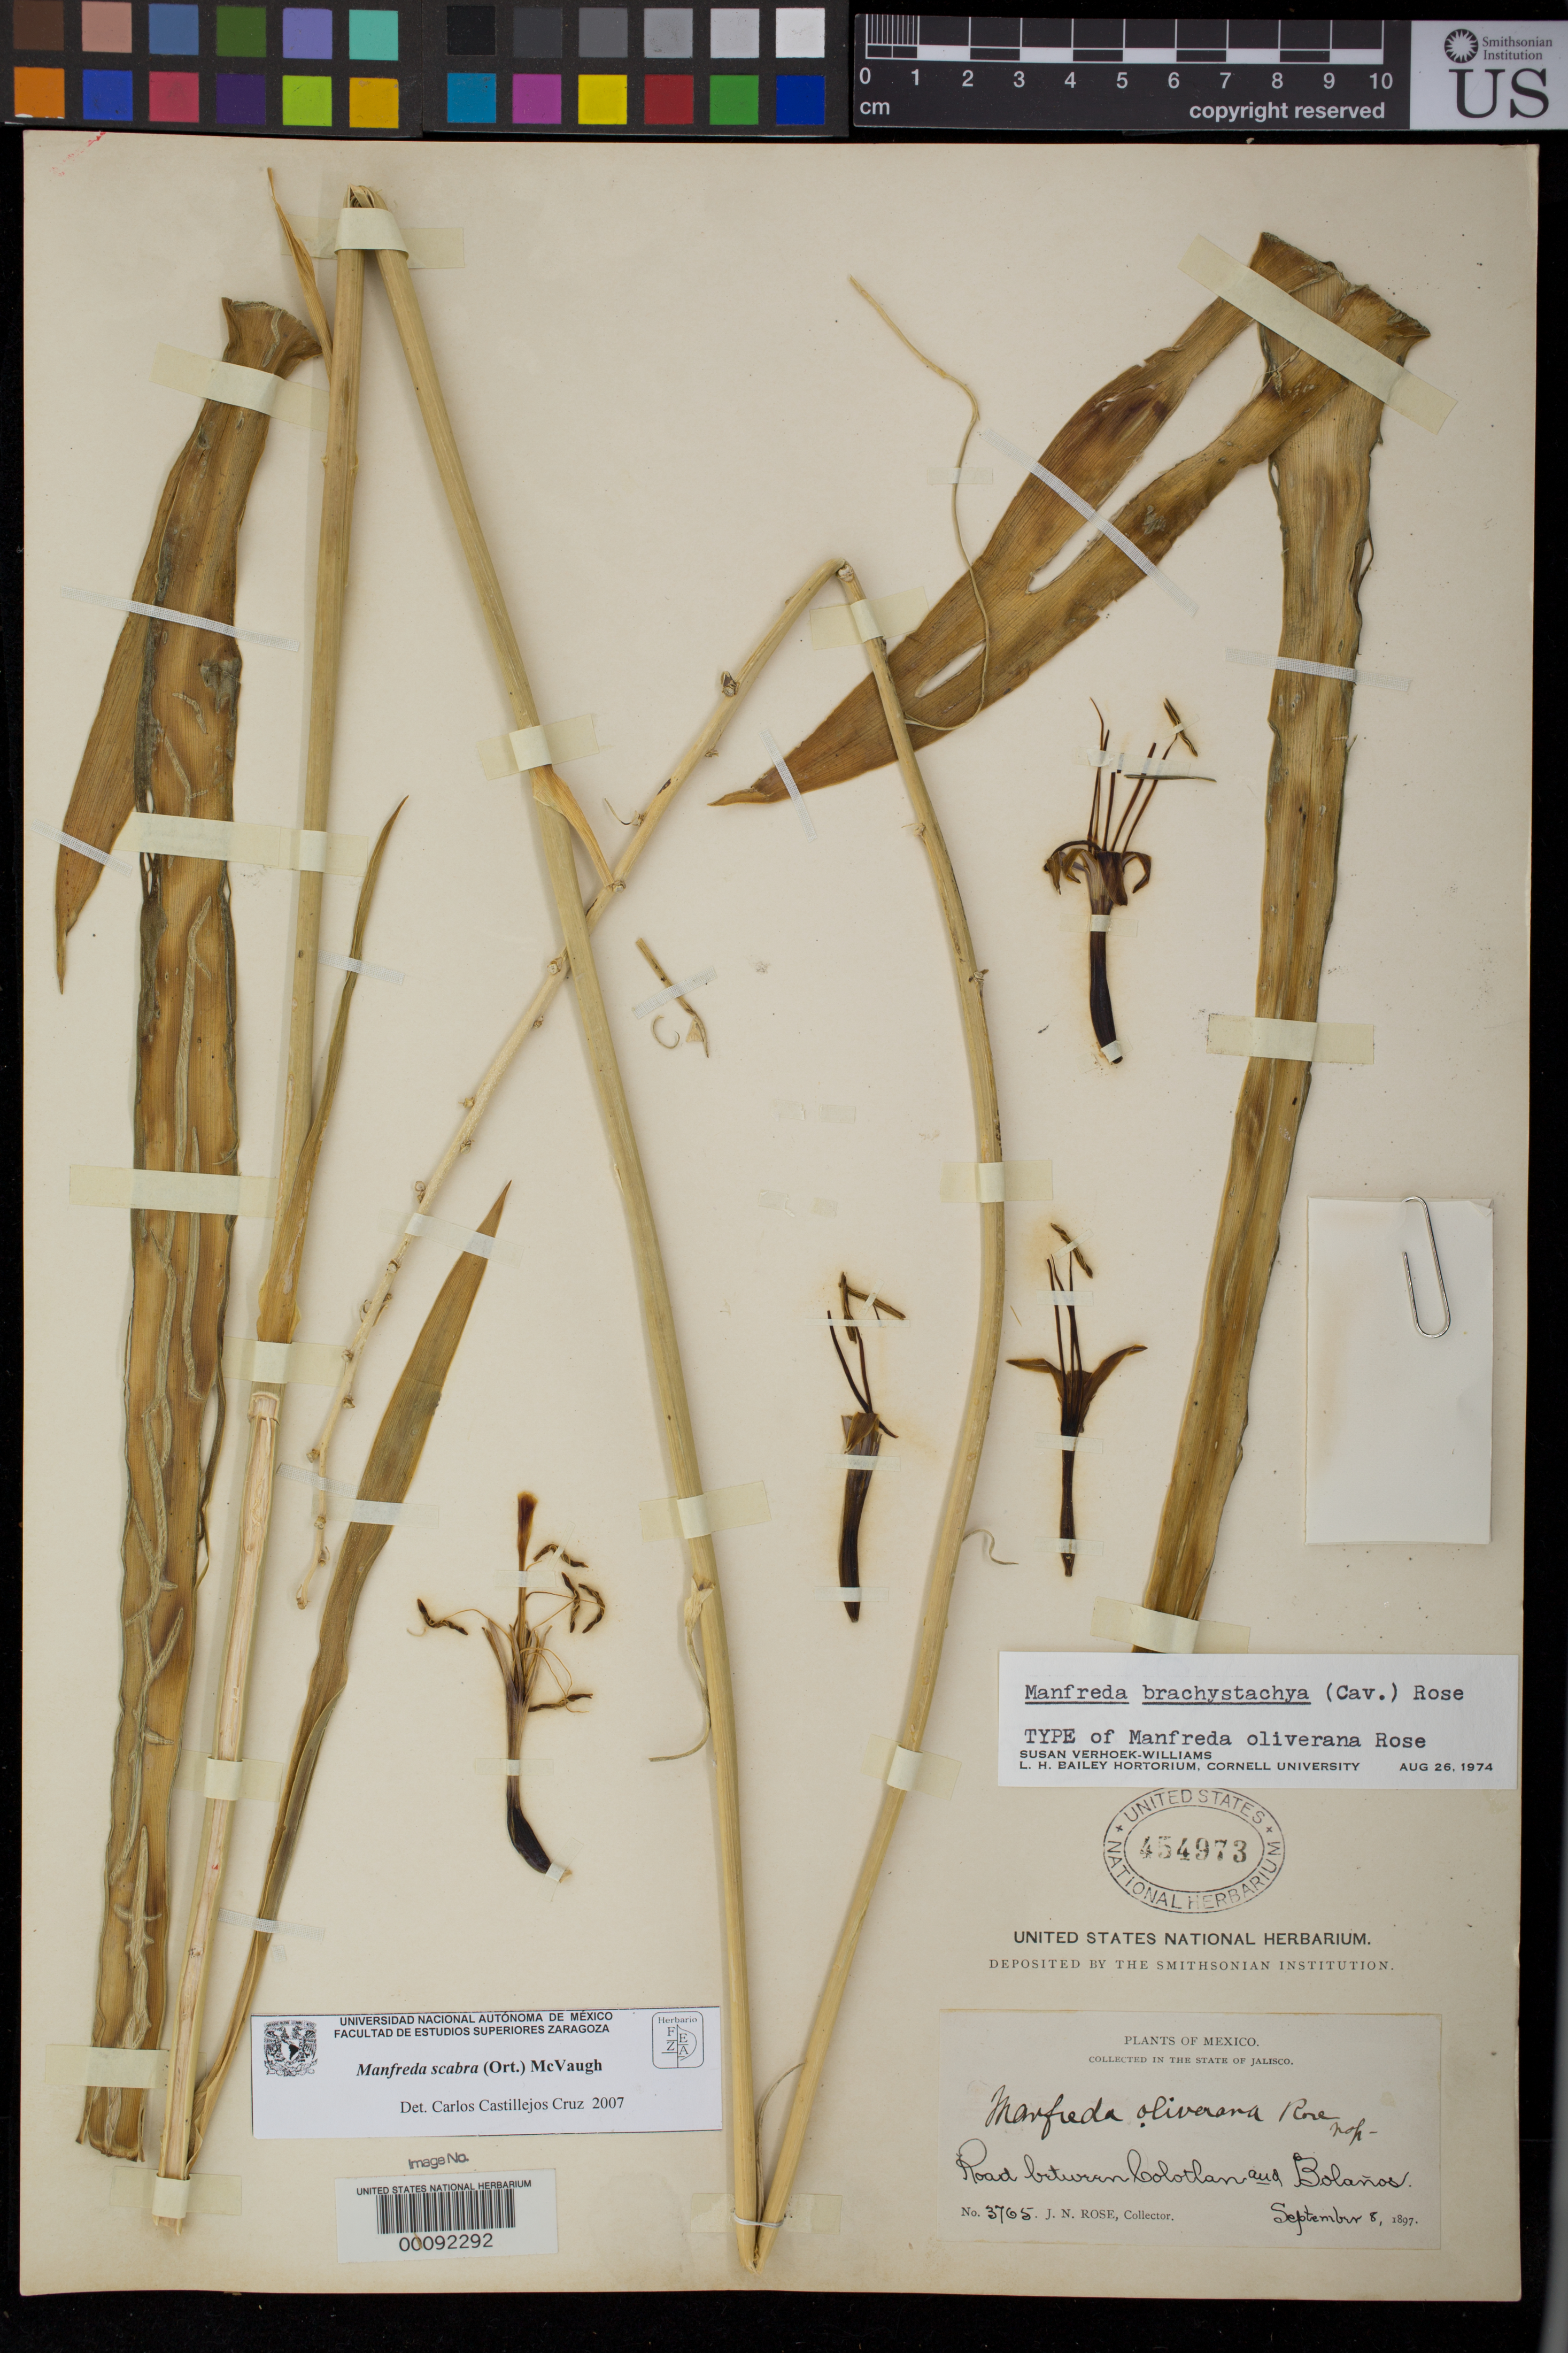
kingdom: Plantae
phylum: Tracheophyta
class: Liliopsida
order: Asparagales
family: Asparagaceae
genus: Manfreda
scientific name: Manfreda oliveriana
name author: Rose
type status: Type Collection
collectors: J. N. Rose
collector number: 3765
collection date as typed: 08 Sep 1897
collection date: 1897-09-08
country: Mexico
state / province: Jalisco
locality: Road between Colotlan and Bolaños.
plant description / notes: Note: no indication on specimens that they were made from cultivation.; Protologue, "rootstock of this Manfreda were collected by J.N. Rose along the road between Colotlan and Bolañs in the state of Jalisco, September 8, 1897, and were flowered by Mr. George W. Oliver in the Botanic Garden at Washington, August, 1898"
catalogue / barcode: US 454973